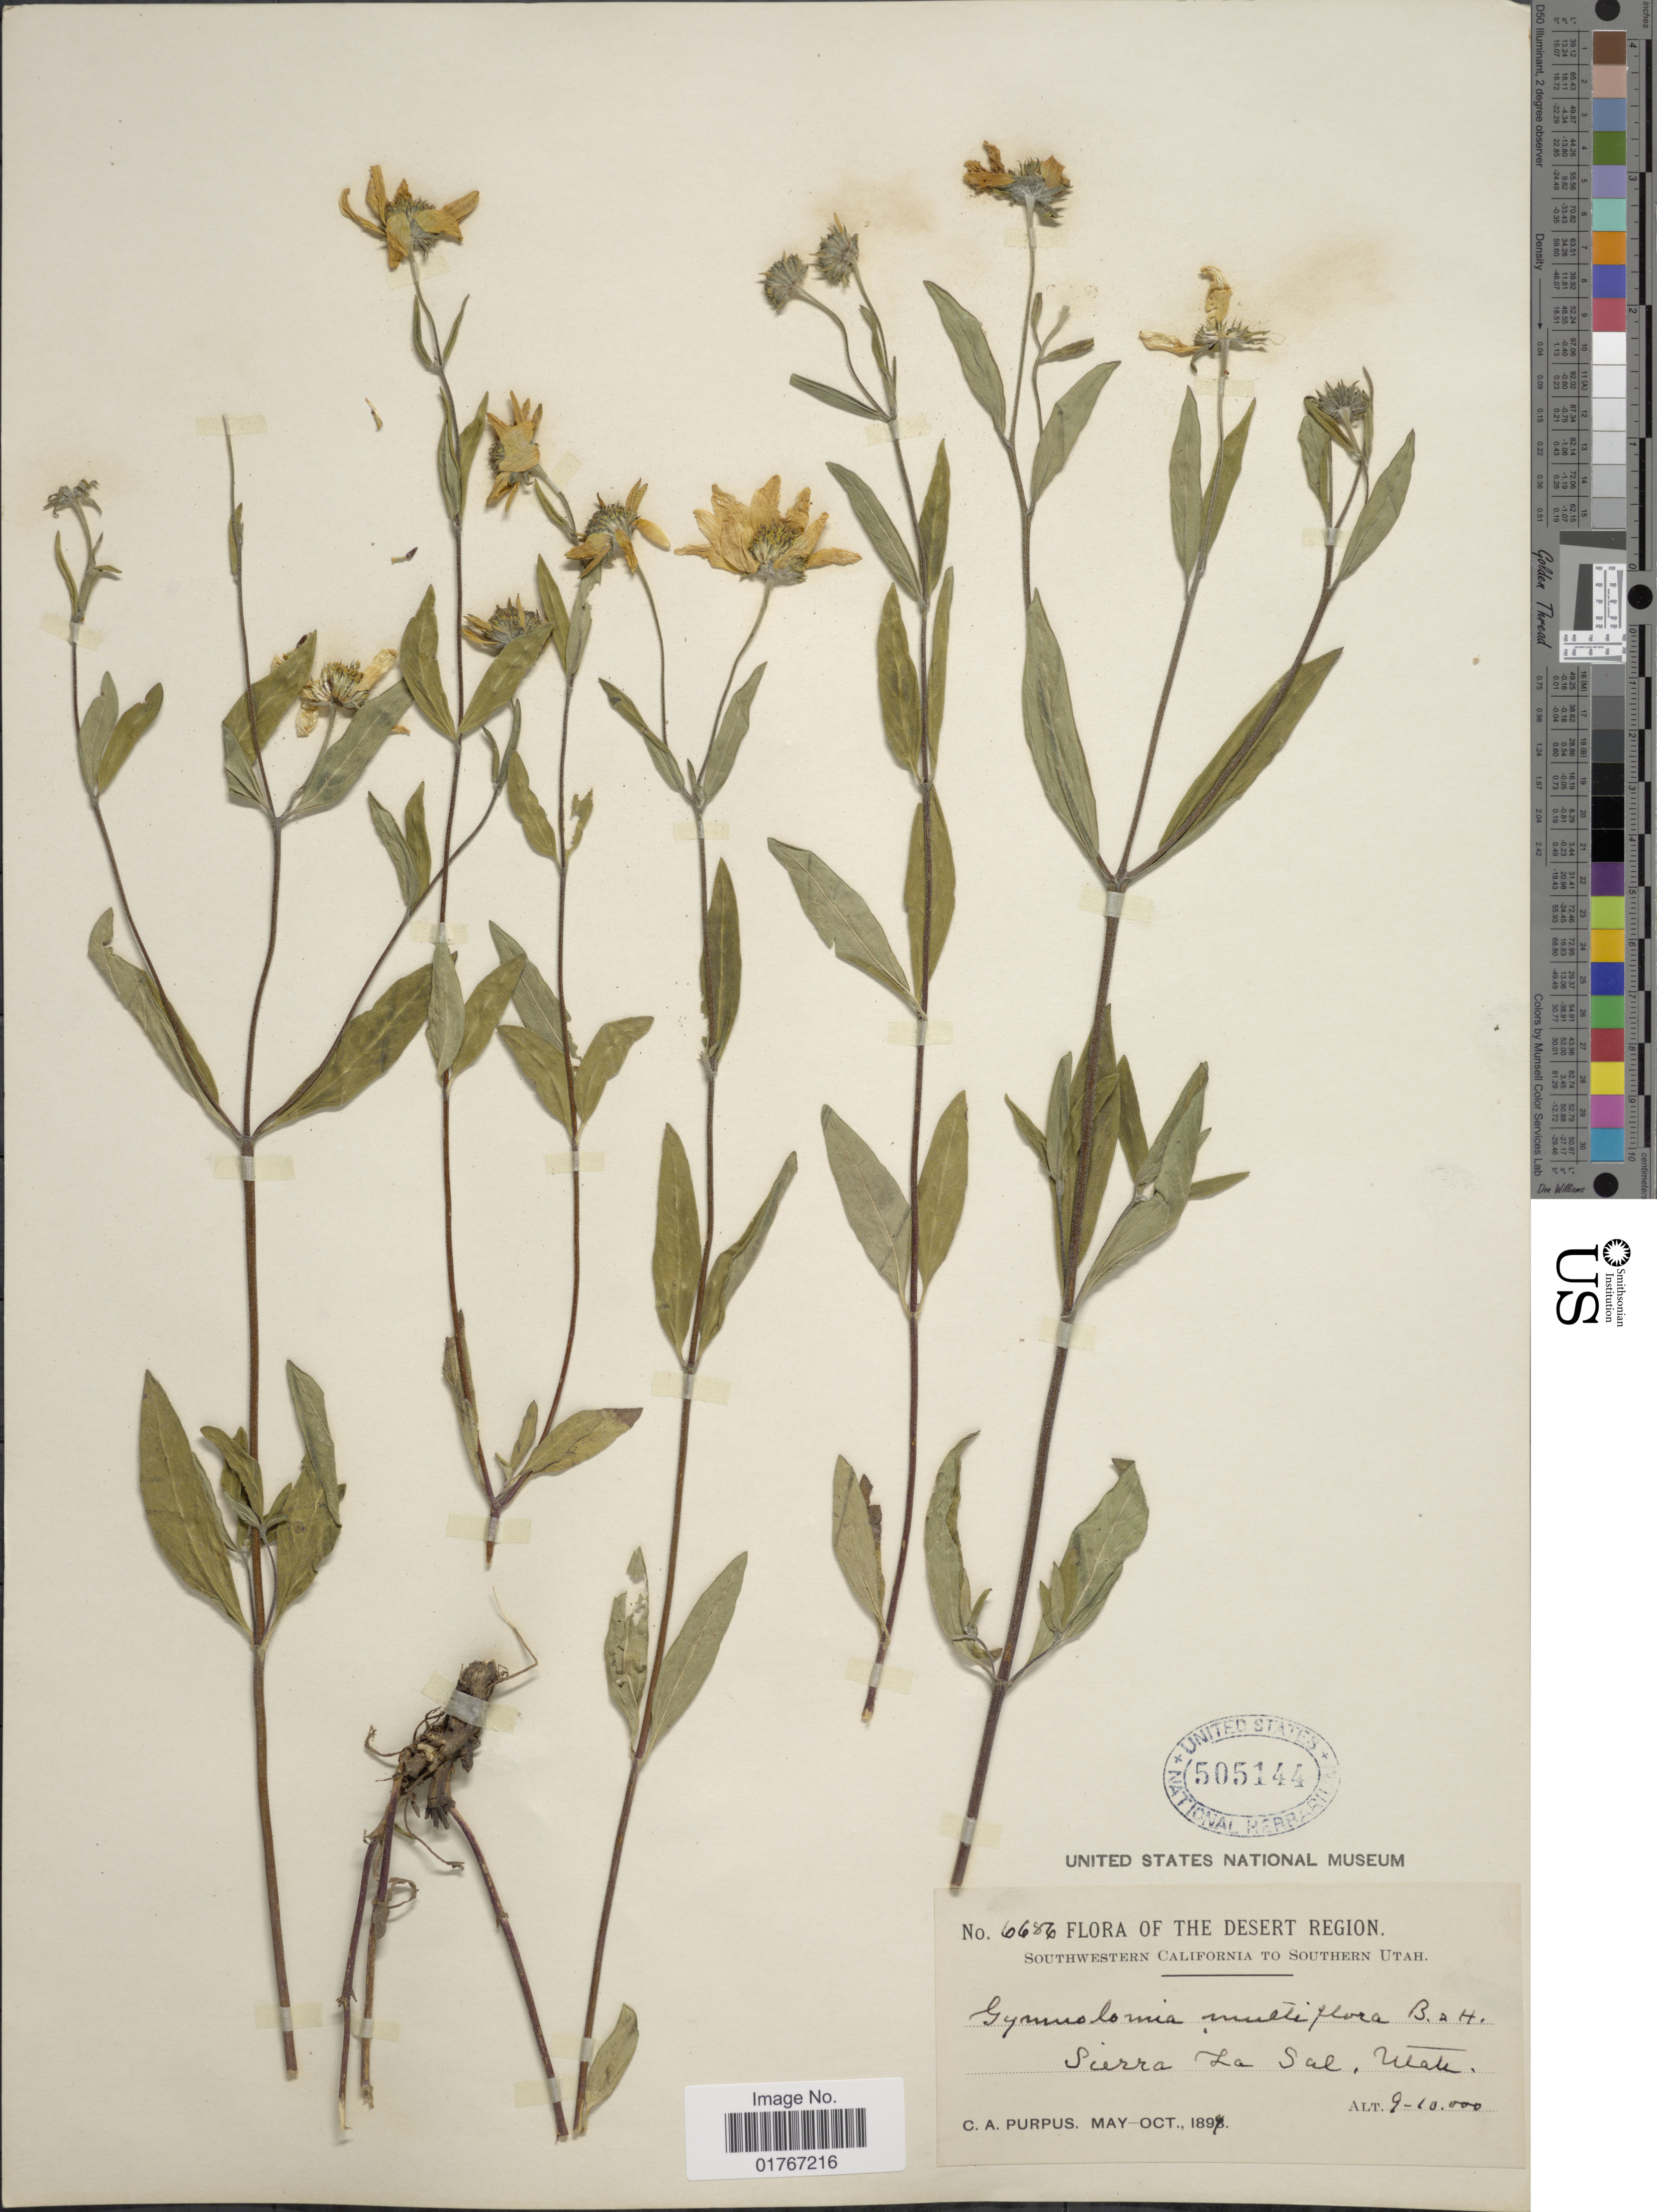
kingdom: Plantae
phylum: Tracheophyta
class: Magnoliopsida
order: Asterales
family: Asteraceae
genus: Heliomeris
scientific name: Heliomeris multiflora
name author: Nutt.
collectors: C. A. Purpus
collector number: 6686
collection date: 1887-05/1897-10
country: United States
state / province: Utah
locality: The Desert Region. Southwestern California to Southern Utah, Sierra La Sal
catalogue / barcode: US 505144